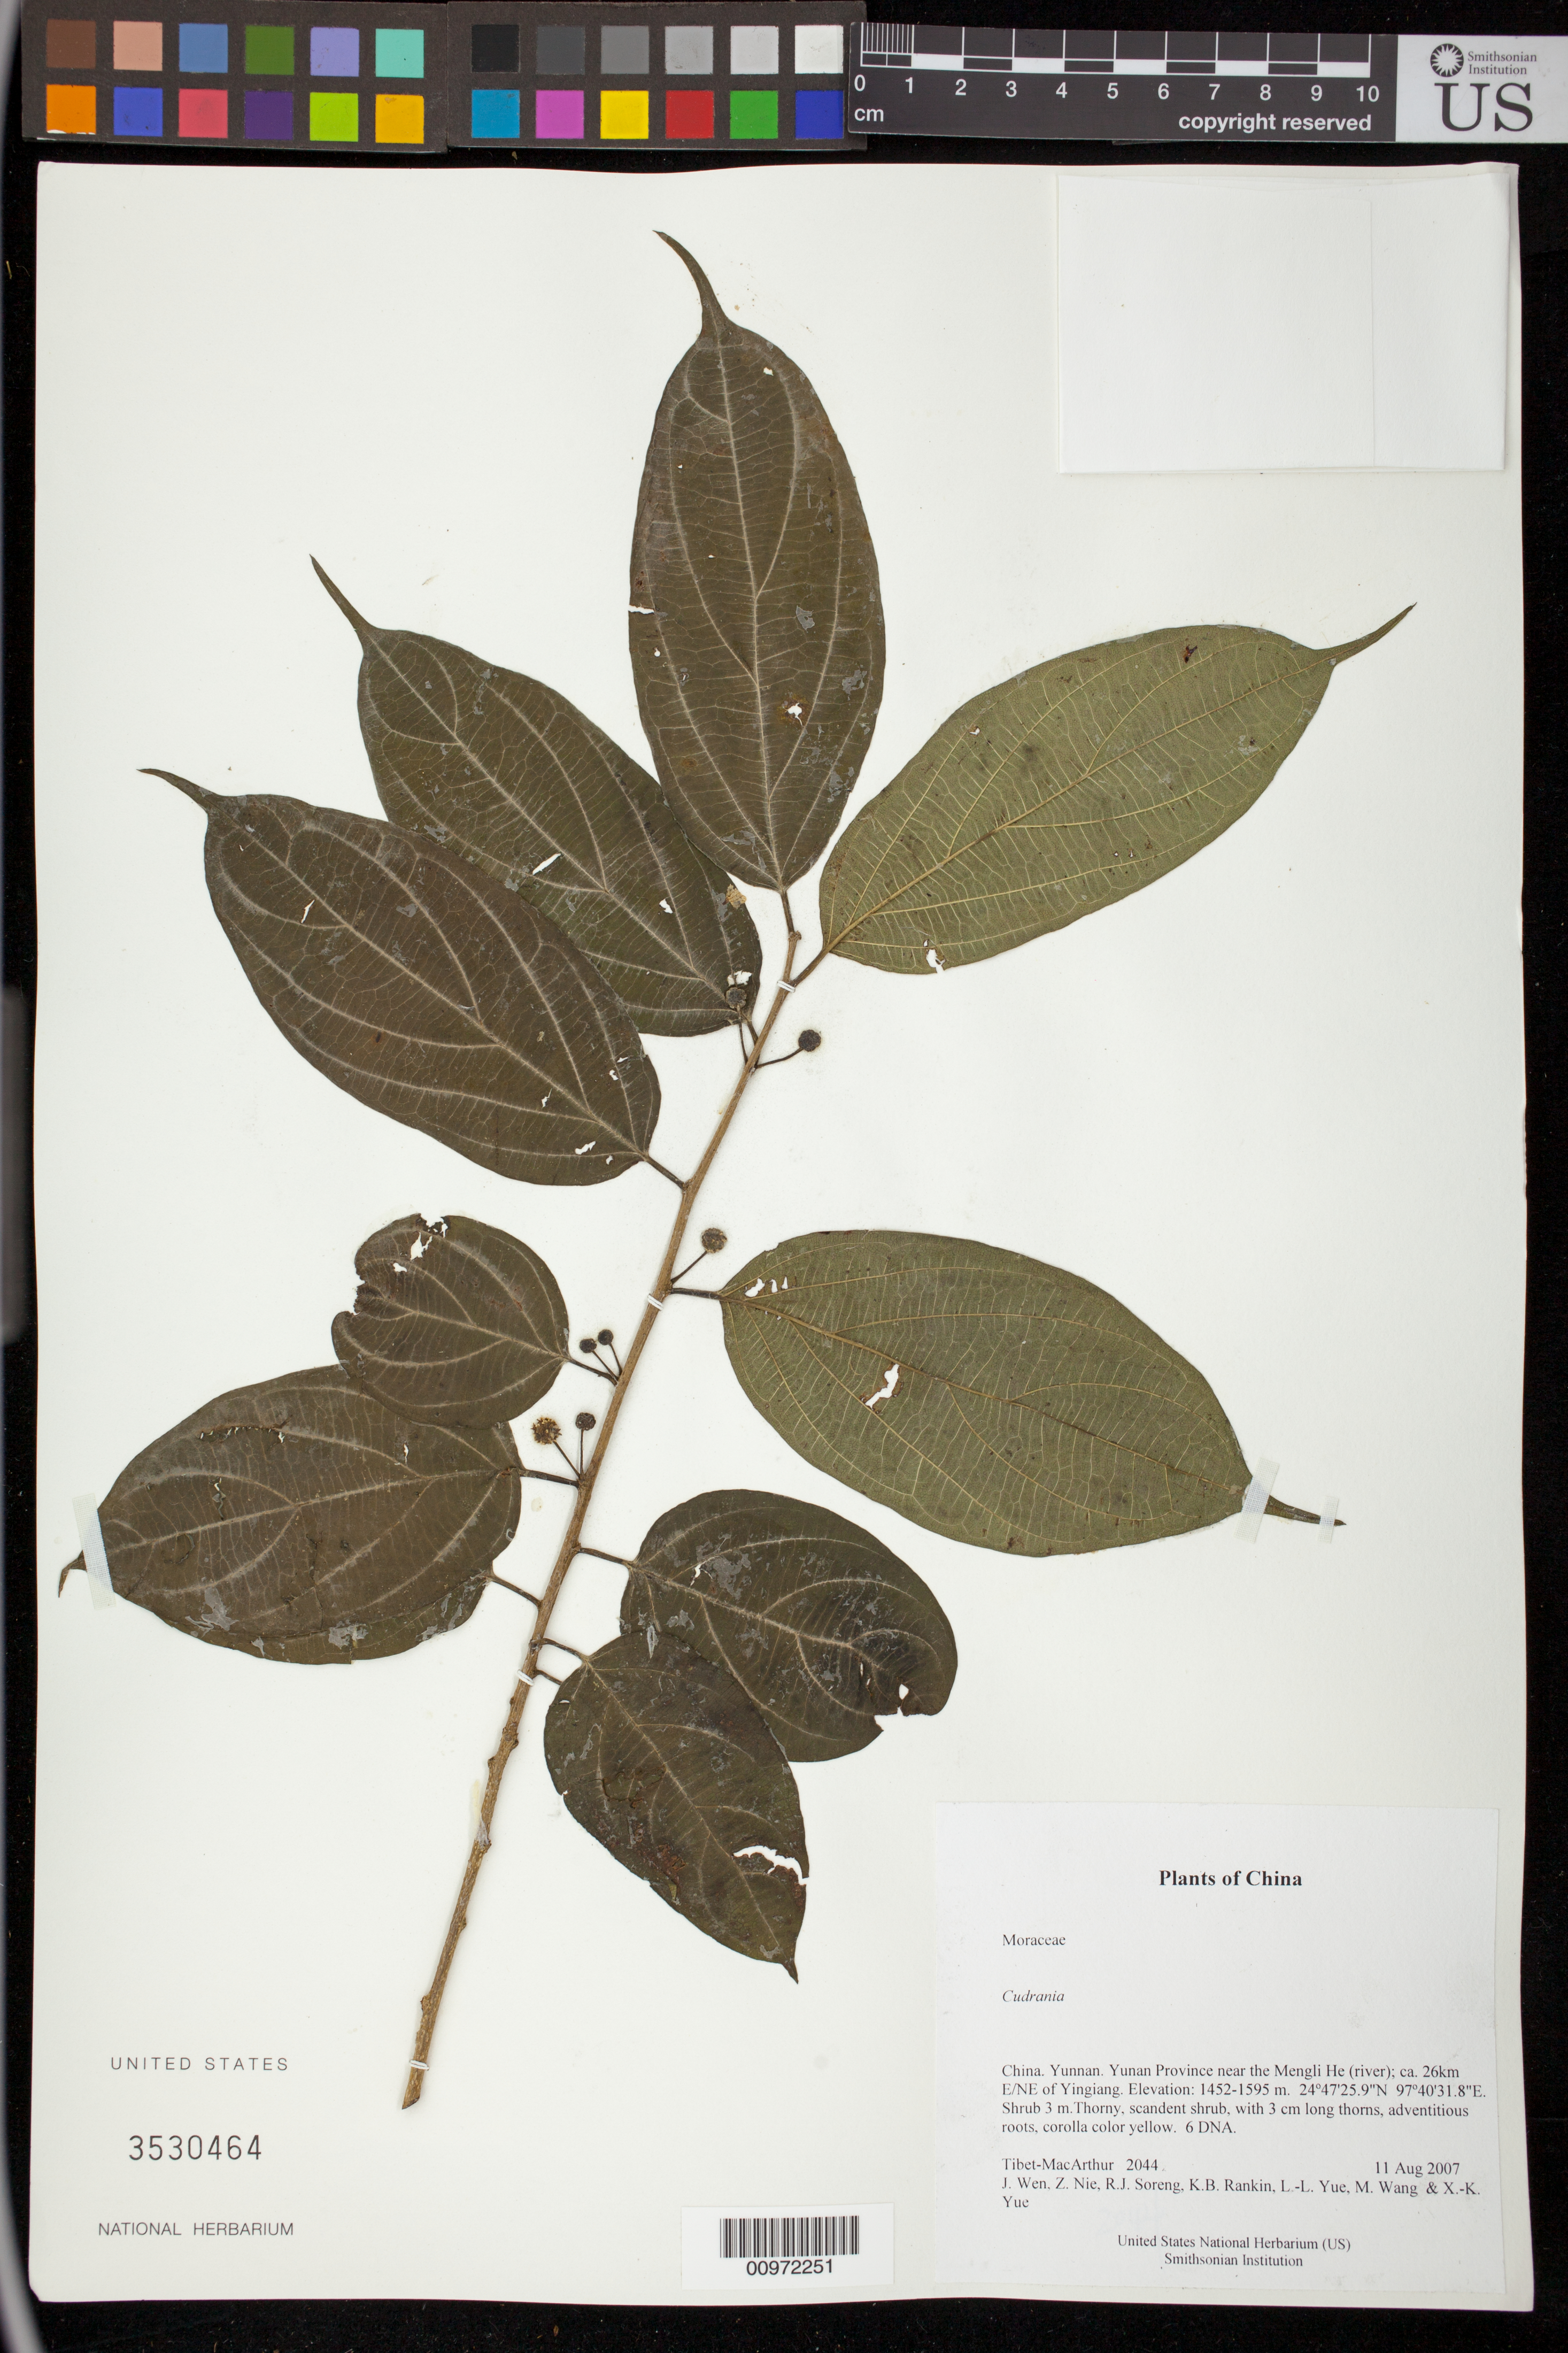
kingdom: Plantae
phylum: Tracheophyta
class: Magnoliopsida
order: Rosales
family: Moraceae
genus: Maclura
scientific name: Maclura sp.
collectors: Tibet-MacArthur, J. Wen, Z. Nie, R. J. Soreng, K. Rankin, L. Yue, M. Wang & X. Yue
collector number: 2044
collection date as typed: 11 Aug 2007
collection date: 2007-08-11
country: China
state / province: Yunnan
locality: Yunan Province near the Mengli He (river); ca. 26km E/NE of Yingiang.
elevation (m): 1452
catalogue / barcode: US 3530464